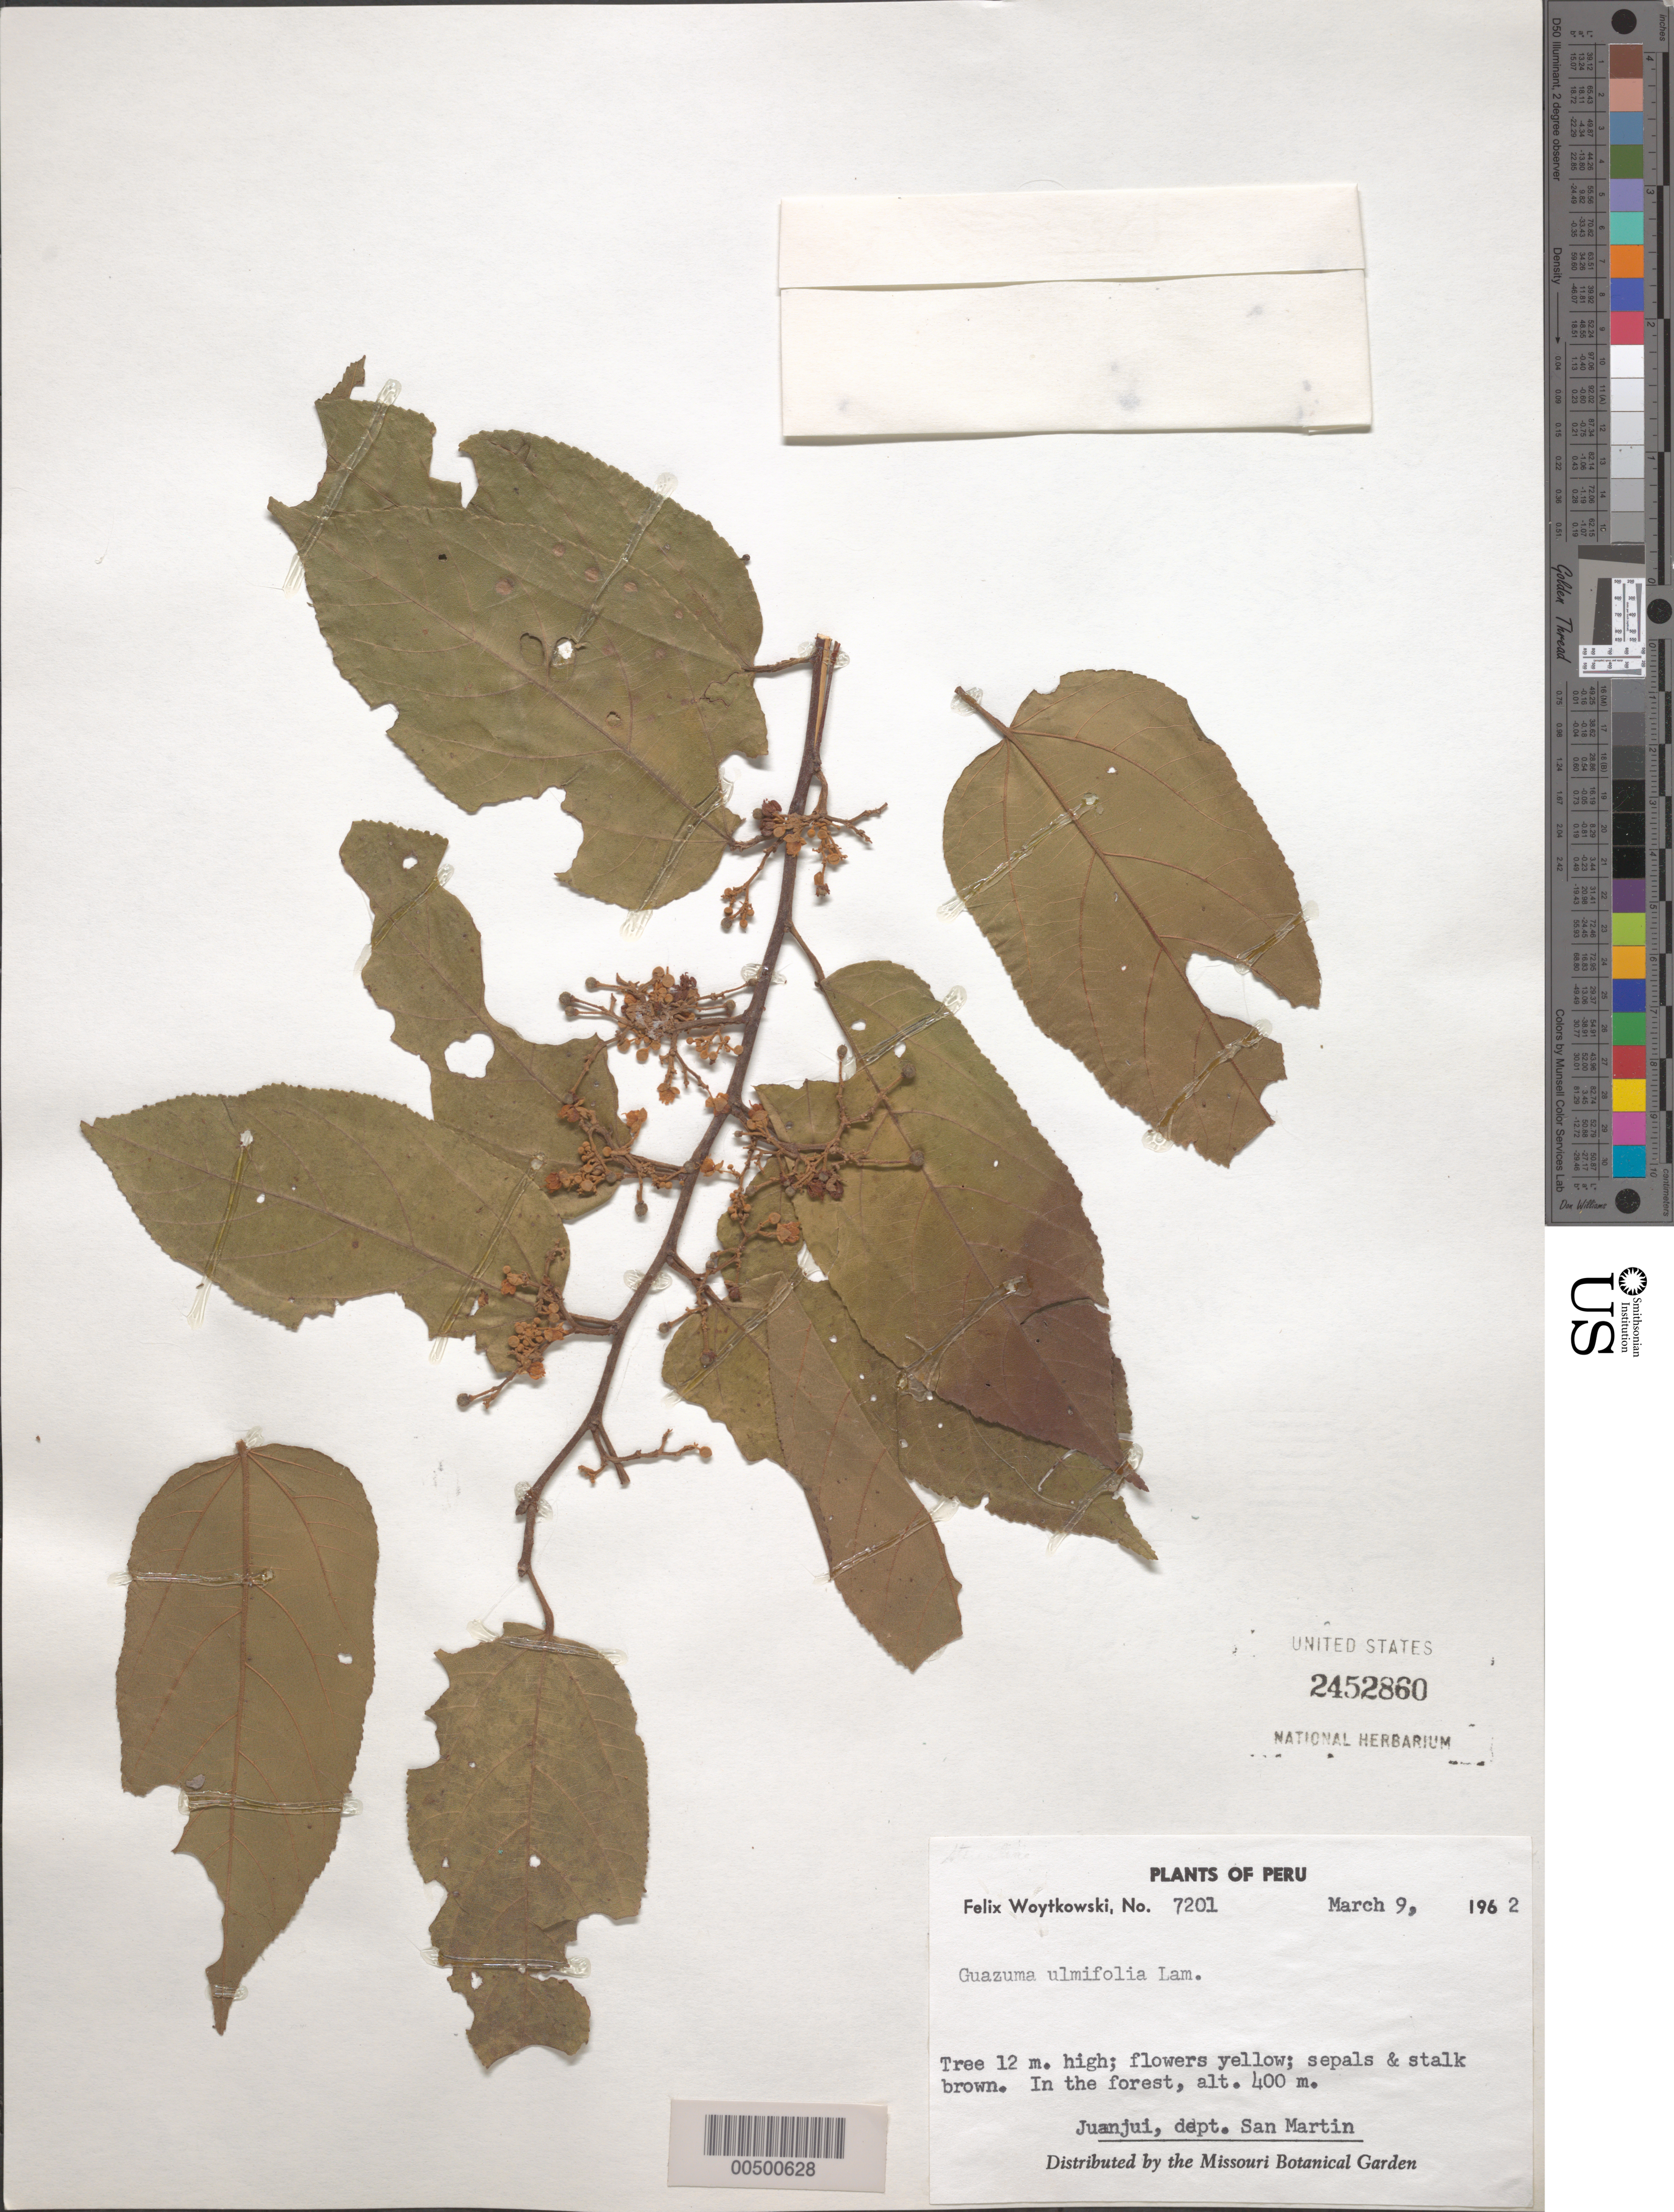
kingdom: Plantae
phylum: Tracheophyta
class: Magnoliopsida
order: Malvales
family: Malvaceae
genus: Guazuma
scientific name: Guazuma ulmifolia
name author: Lam.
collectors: F. Woytkowski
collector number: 7201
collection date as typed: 09 Mar 1962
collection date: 1962-03-09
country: Peru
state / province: San Martín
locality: juanjui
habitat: forest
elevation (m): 400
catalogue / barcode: US 2452860